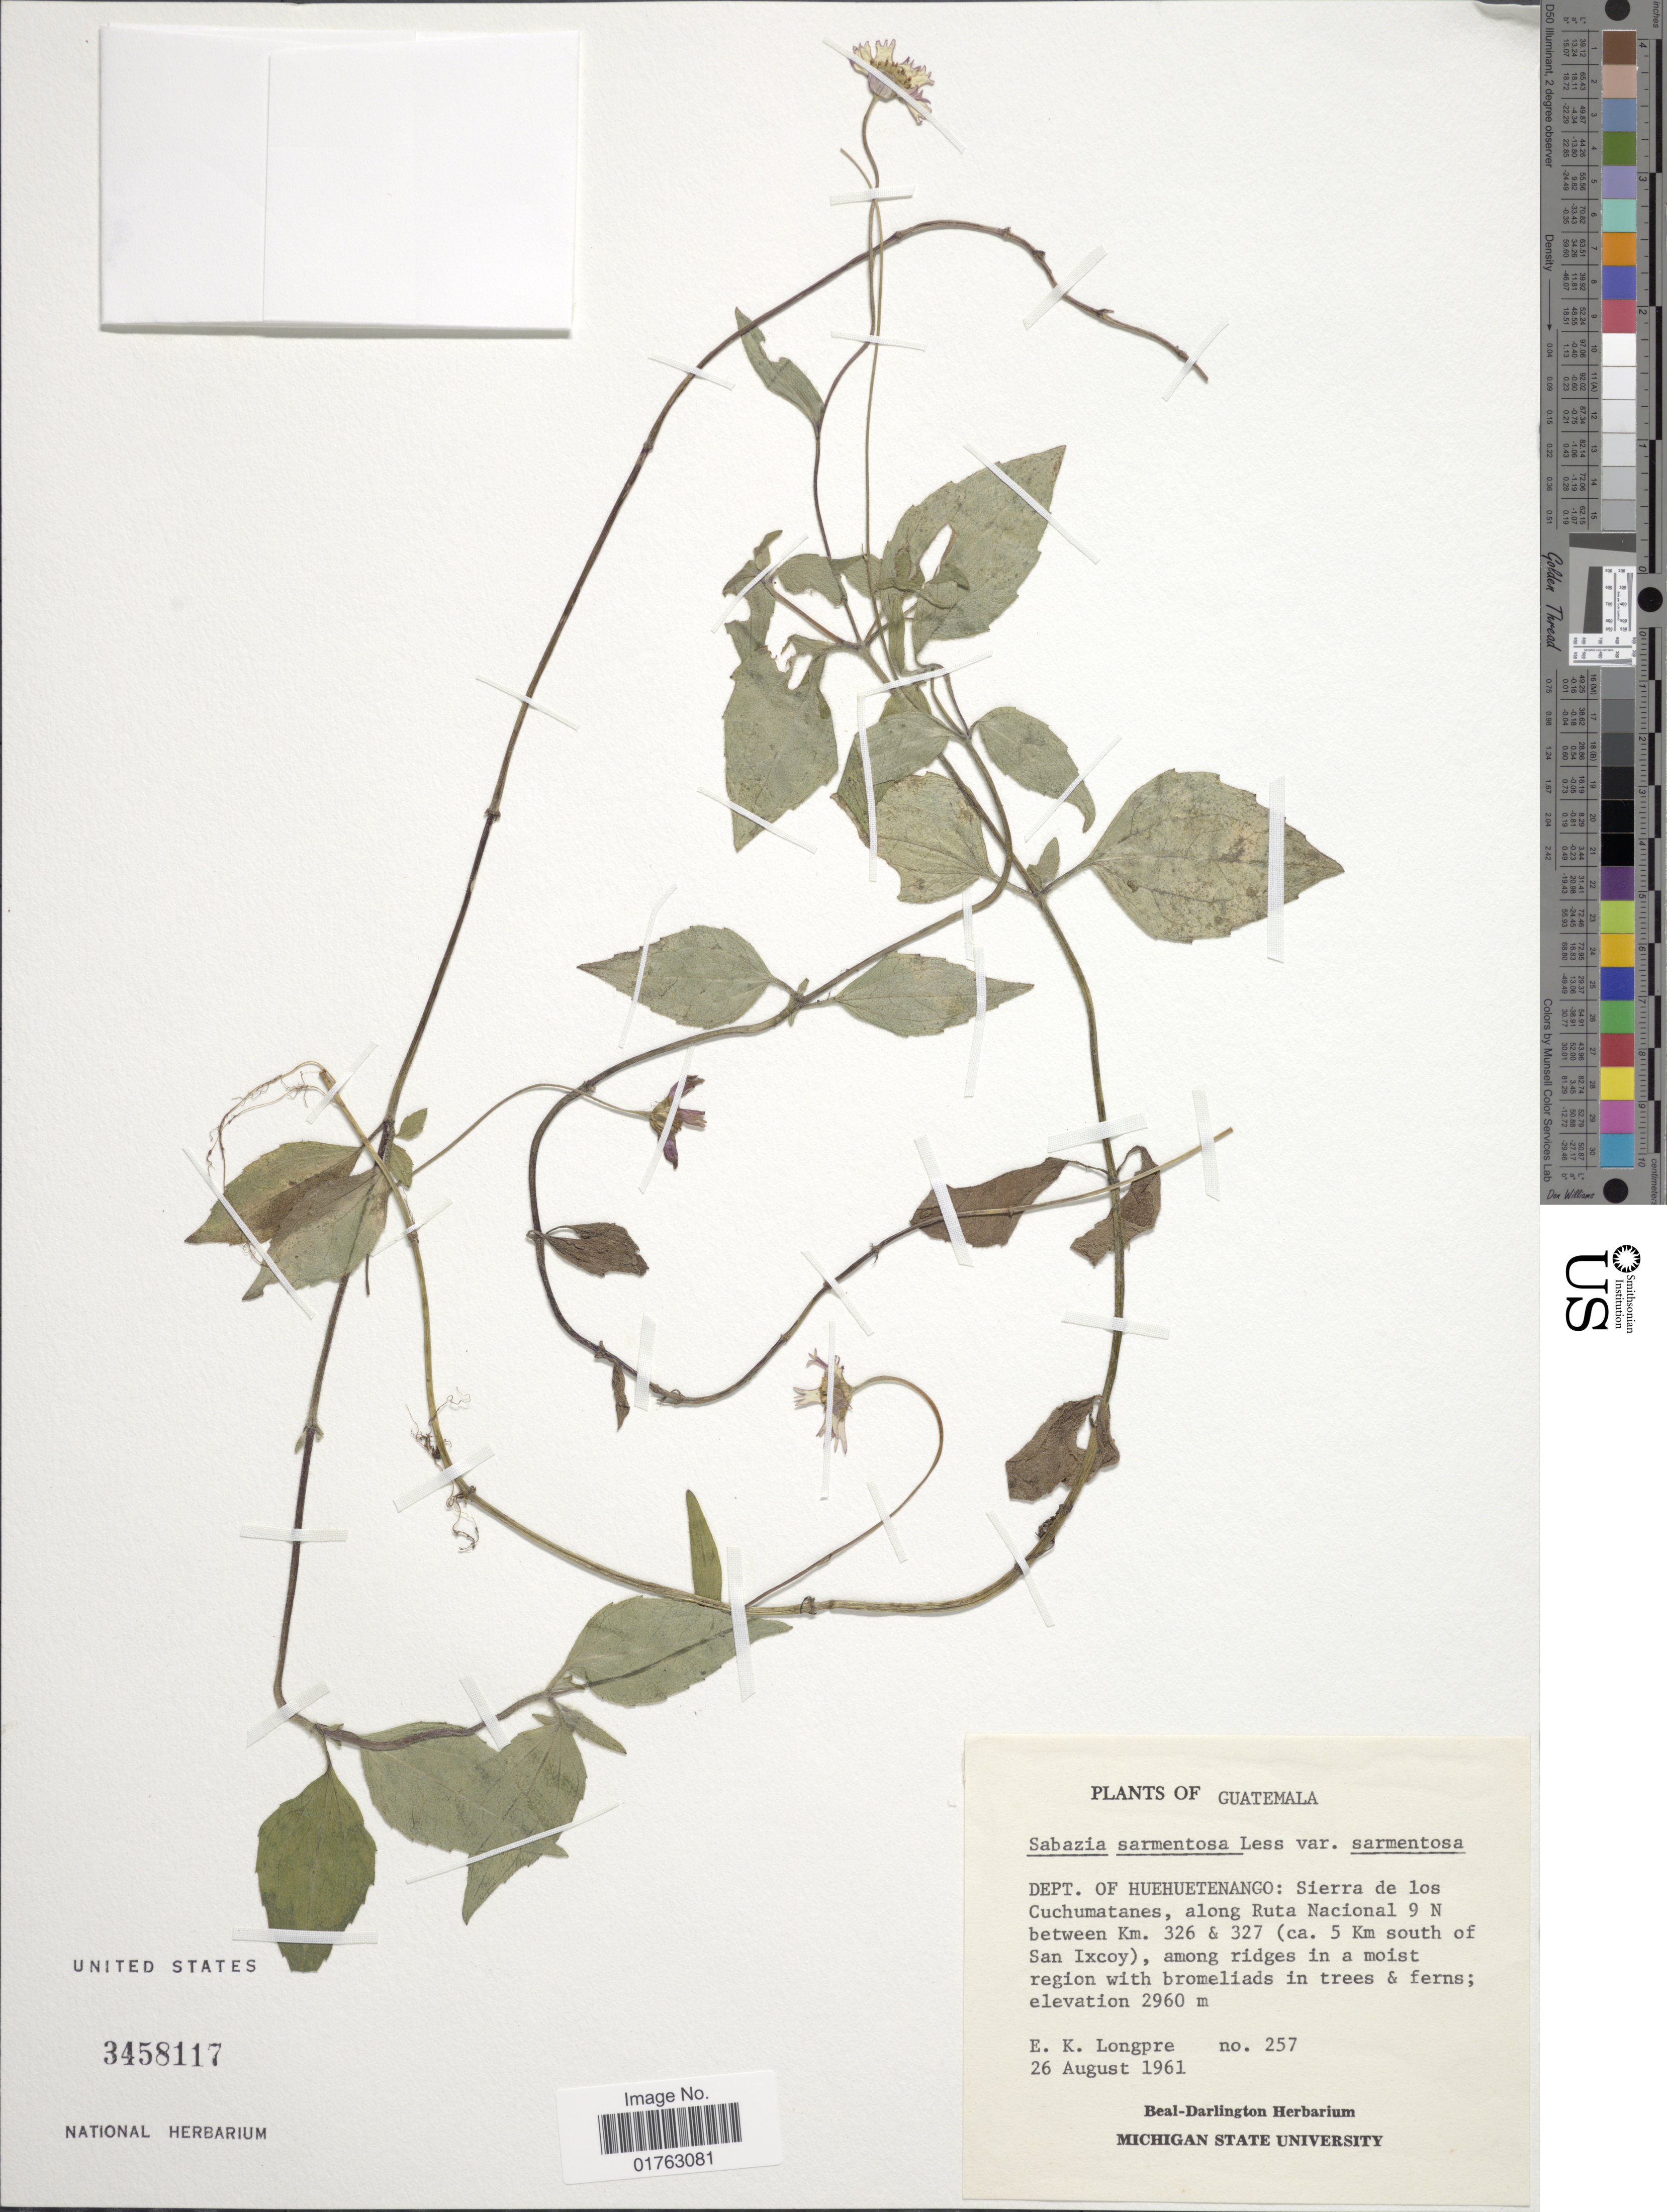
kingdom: Plantae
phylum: Tracheophyta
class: Magnoliopsida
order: Asterales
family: Asteraceae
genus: Sabazia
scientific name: Sabazia sarmentosa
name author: Less.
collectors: E. Longpre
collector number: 257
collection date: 1961-08-26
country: Guatemala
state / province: Huehuetenango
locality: Dept. Huehuetenango: Sierra de los Cuchumatanes, along Ruta Nacional 9 N between Km. 326 & 327 (Ca. 5 Km south of San Ixcoy)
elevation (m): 2960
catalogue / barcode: US 3458117